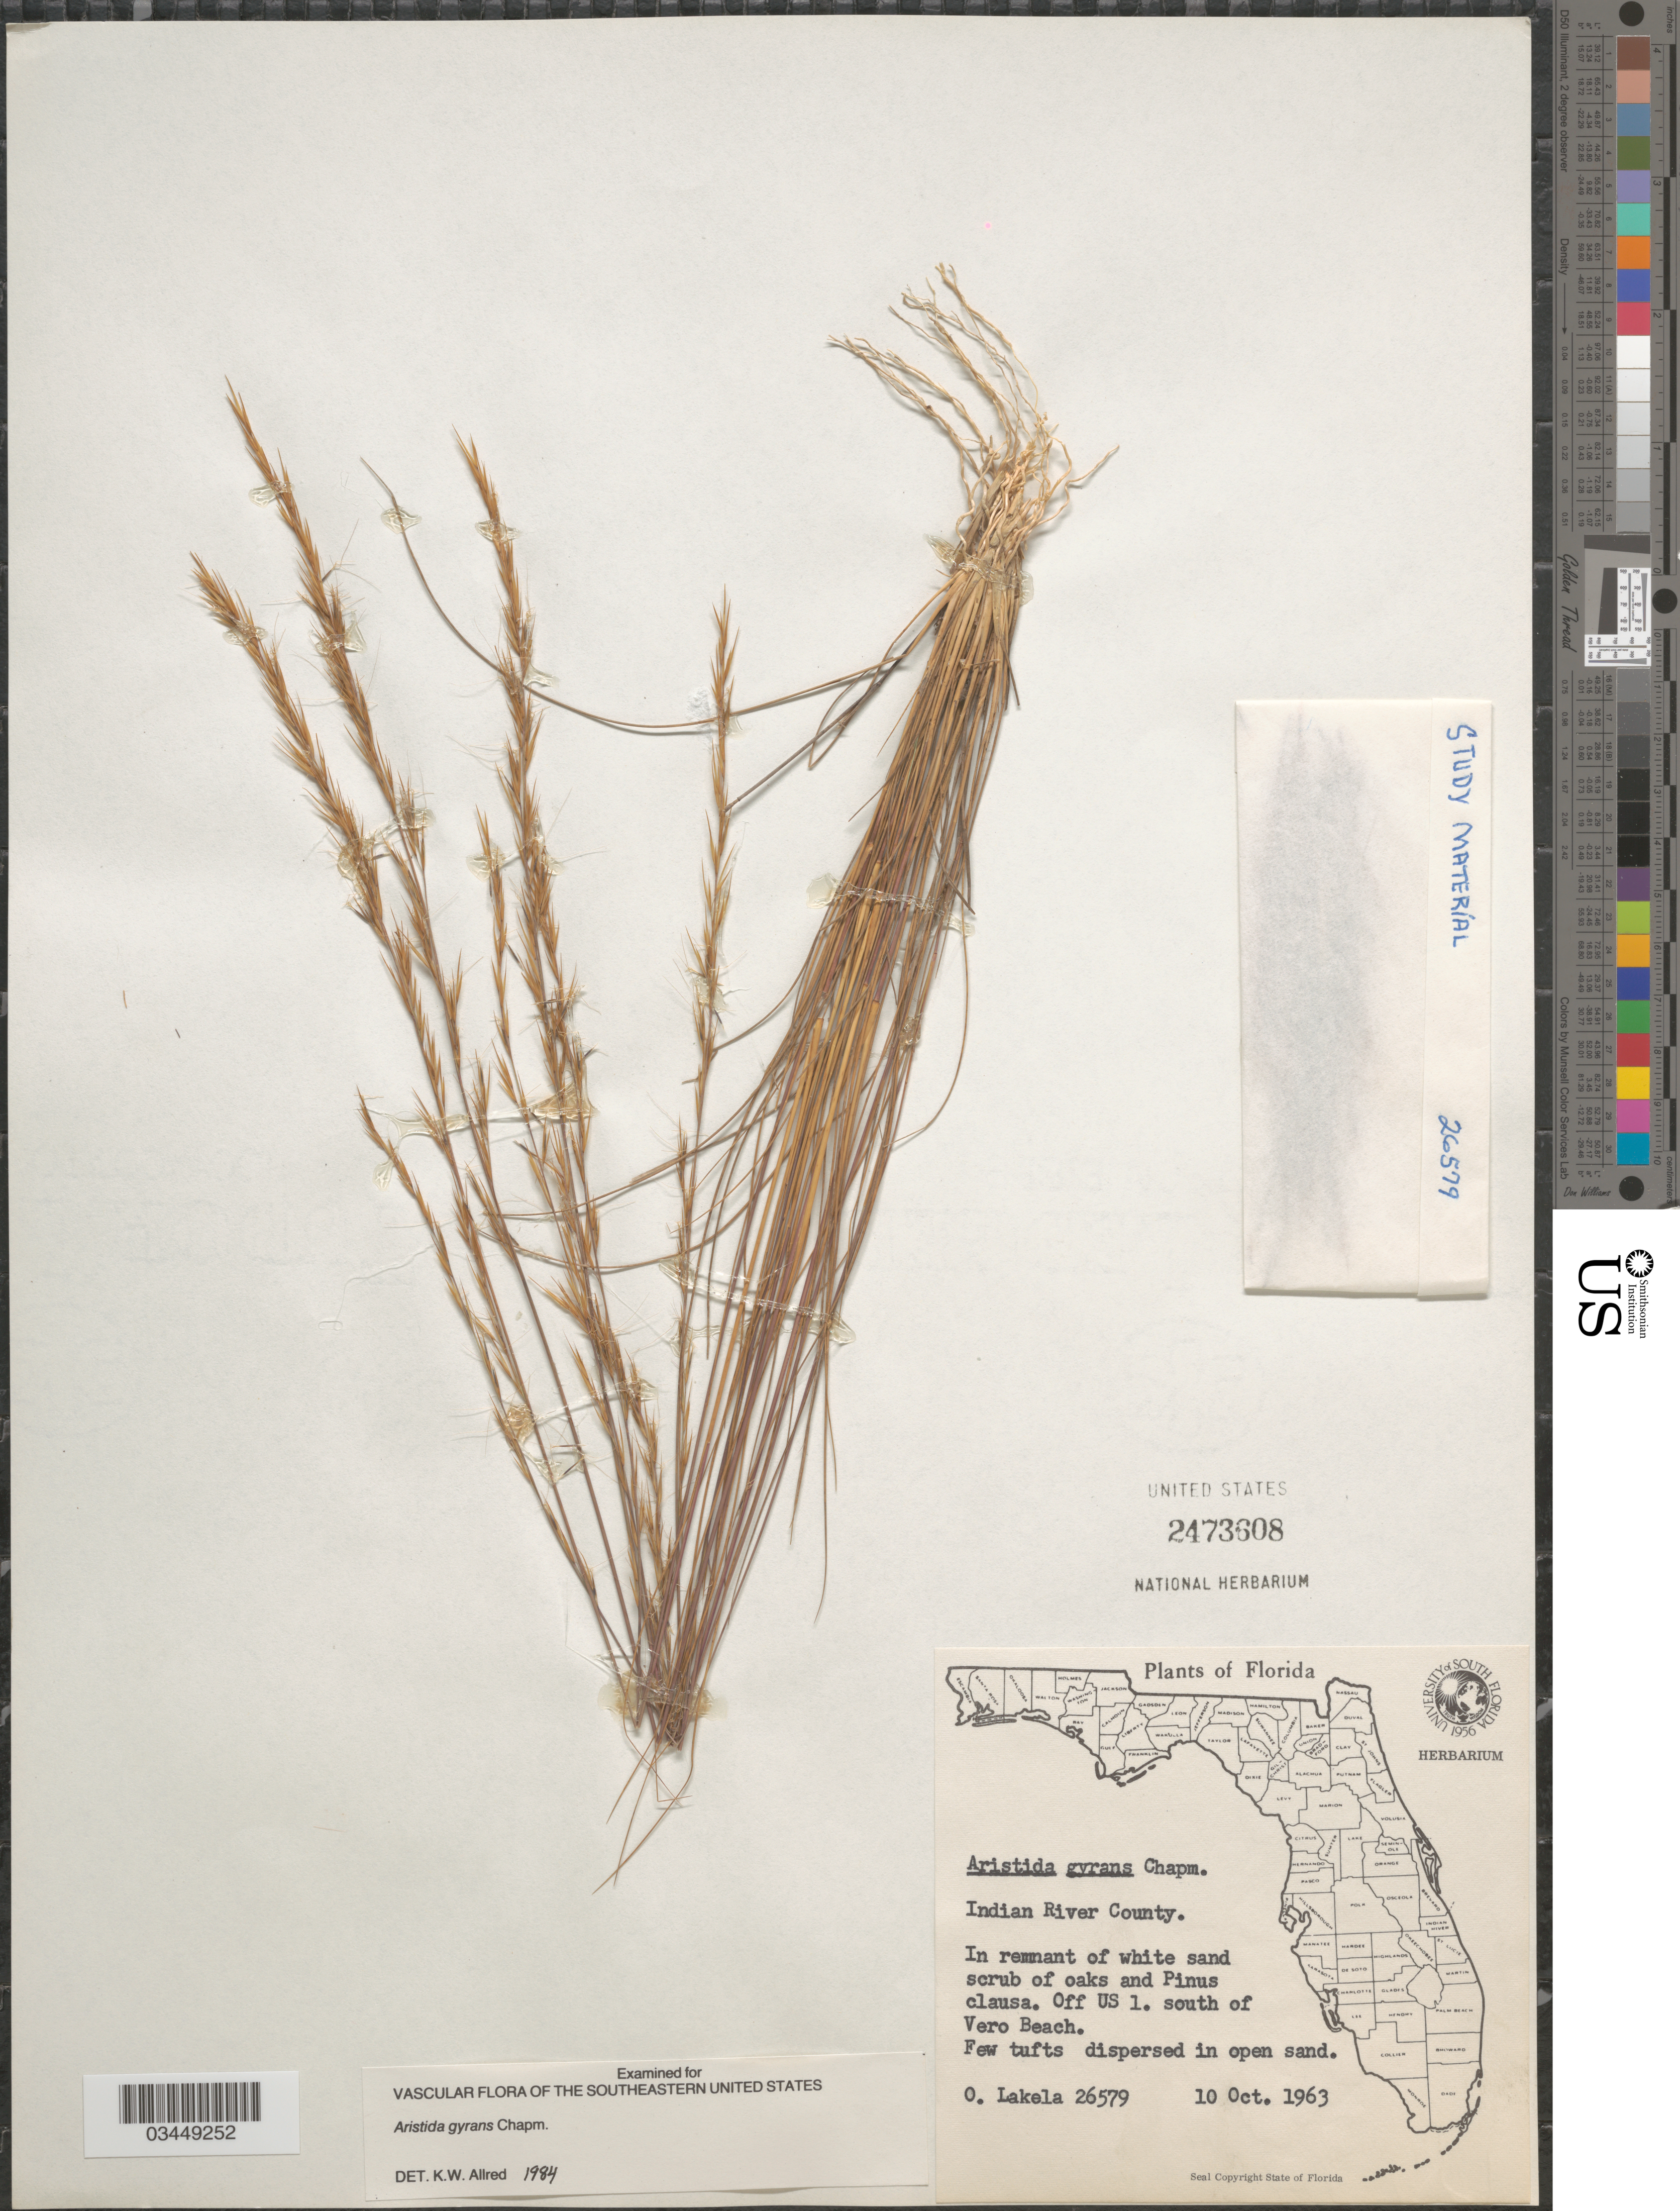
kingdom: Plantae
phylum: Tracheophyta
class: Liliopsida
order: Poales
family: Poaceae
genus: Aristida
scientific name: Aristida gyrans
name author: Chapm.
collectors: O. Lakela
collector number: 26579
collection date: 1963-10-10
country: United States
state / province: Florida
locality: Indian River County. In remnant of white sand scrub of oaks and Pinus clausa. Off US 1. south of Vero Beach.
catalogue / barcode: US 2473608